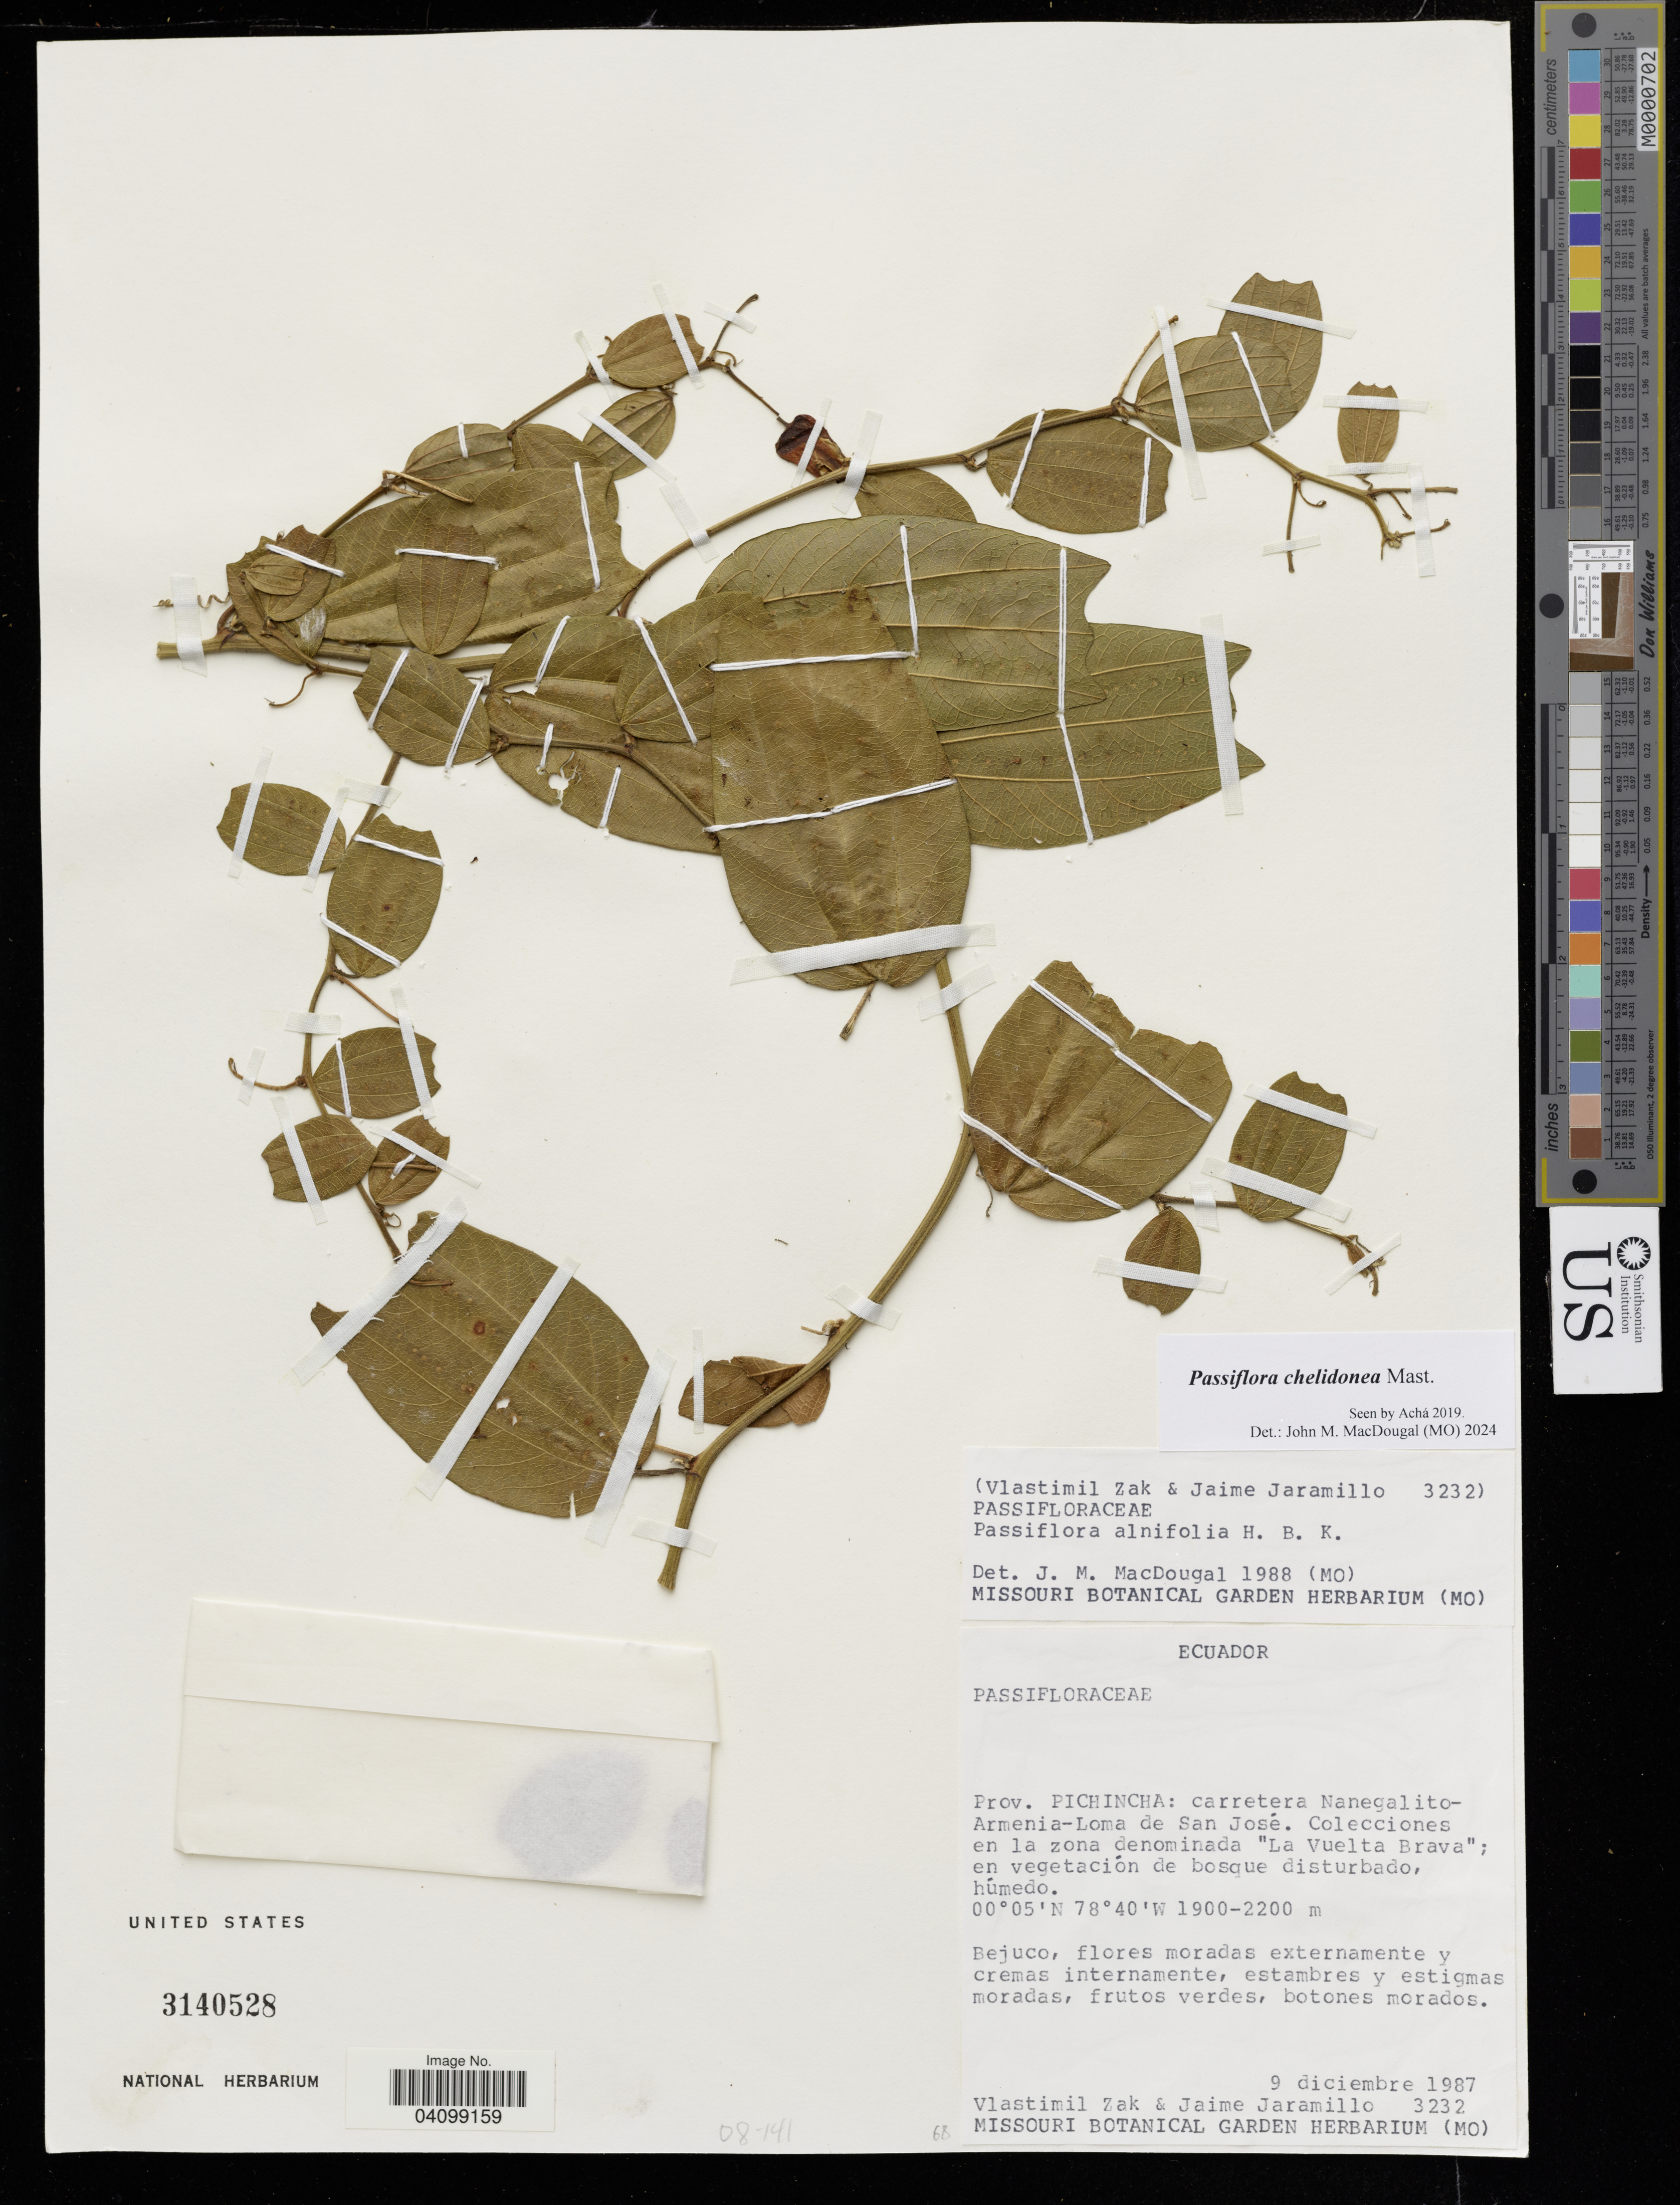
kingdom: Plantae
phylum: Tracheophyta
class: Magnoliopsida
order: Malpighiales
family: Passifloraceae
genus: Passiflora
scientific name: Passiflora chelidonea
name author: Mast.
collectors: V. Zak & J. Jaramillo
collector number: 3232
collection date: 1987-12-09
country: Ecuador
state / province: Pichincha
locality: carretera Nanegalito-Armenia-Loma de San Jose. Colecciones en la zona denominada "La Vuelta Brava".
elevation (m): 1900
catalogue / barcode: US 3140528